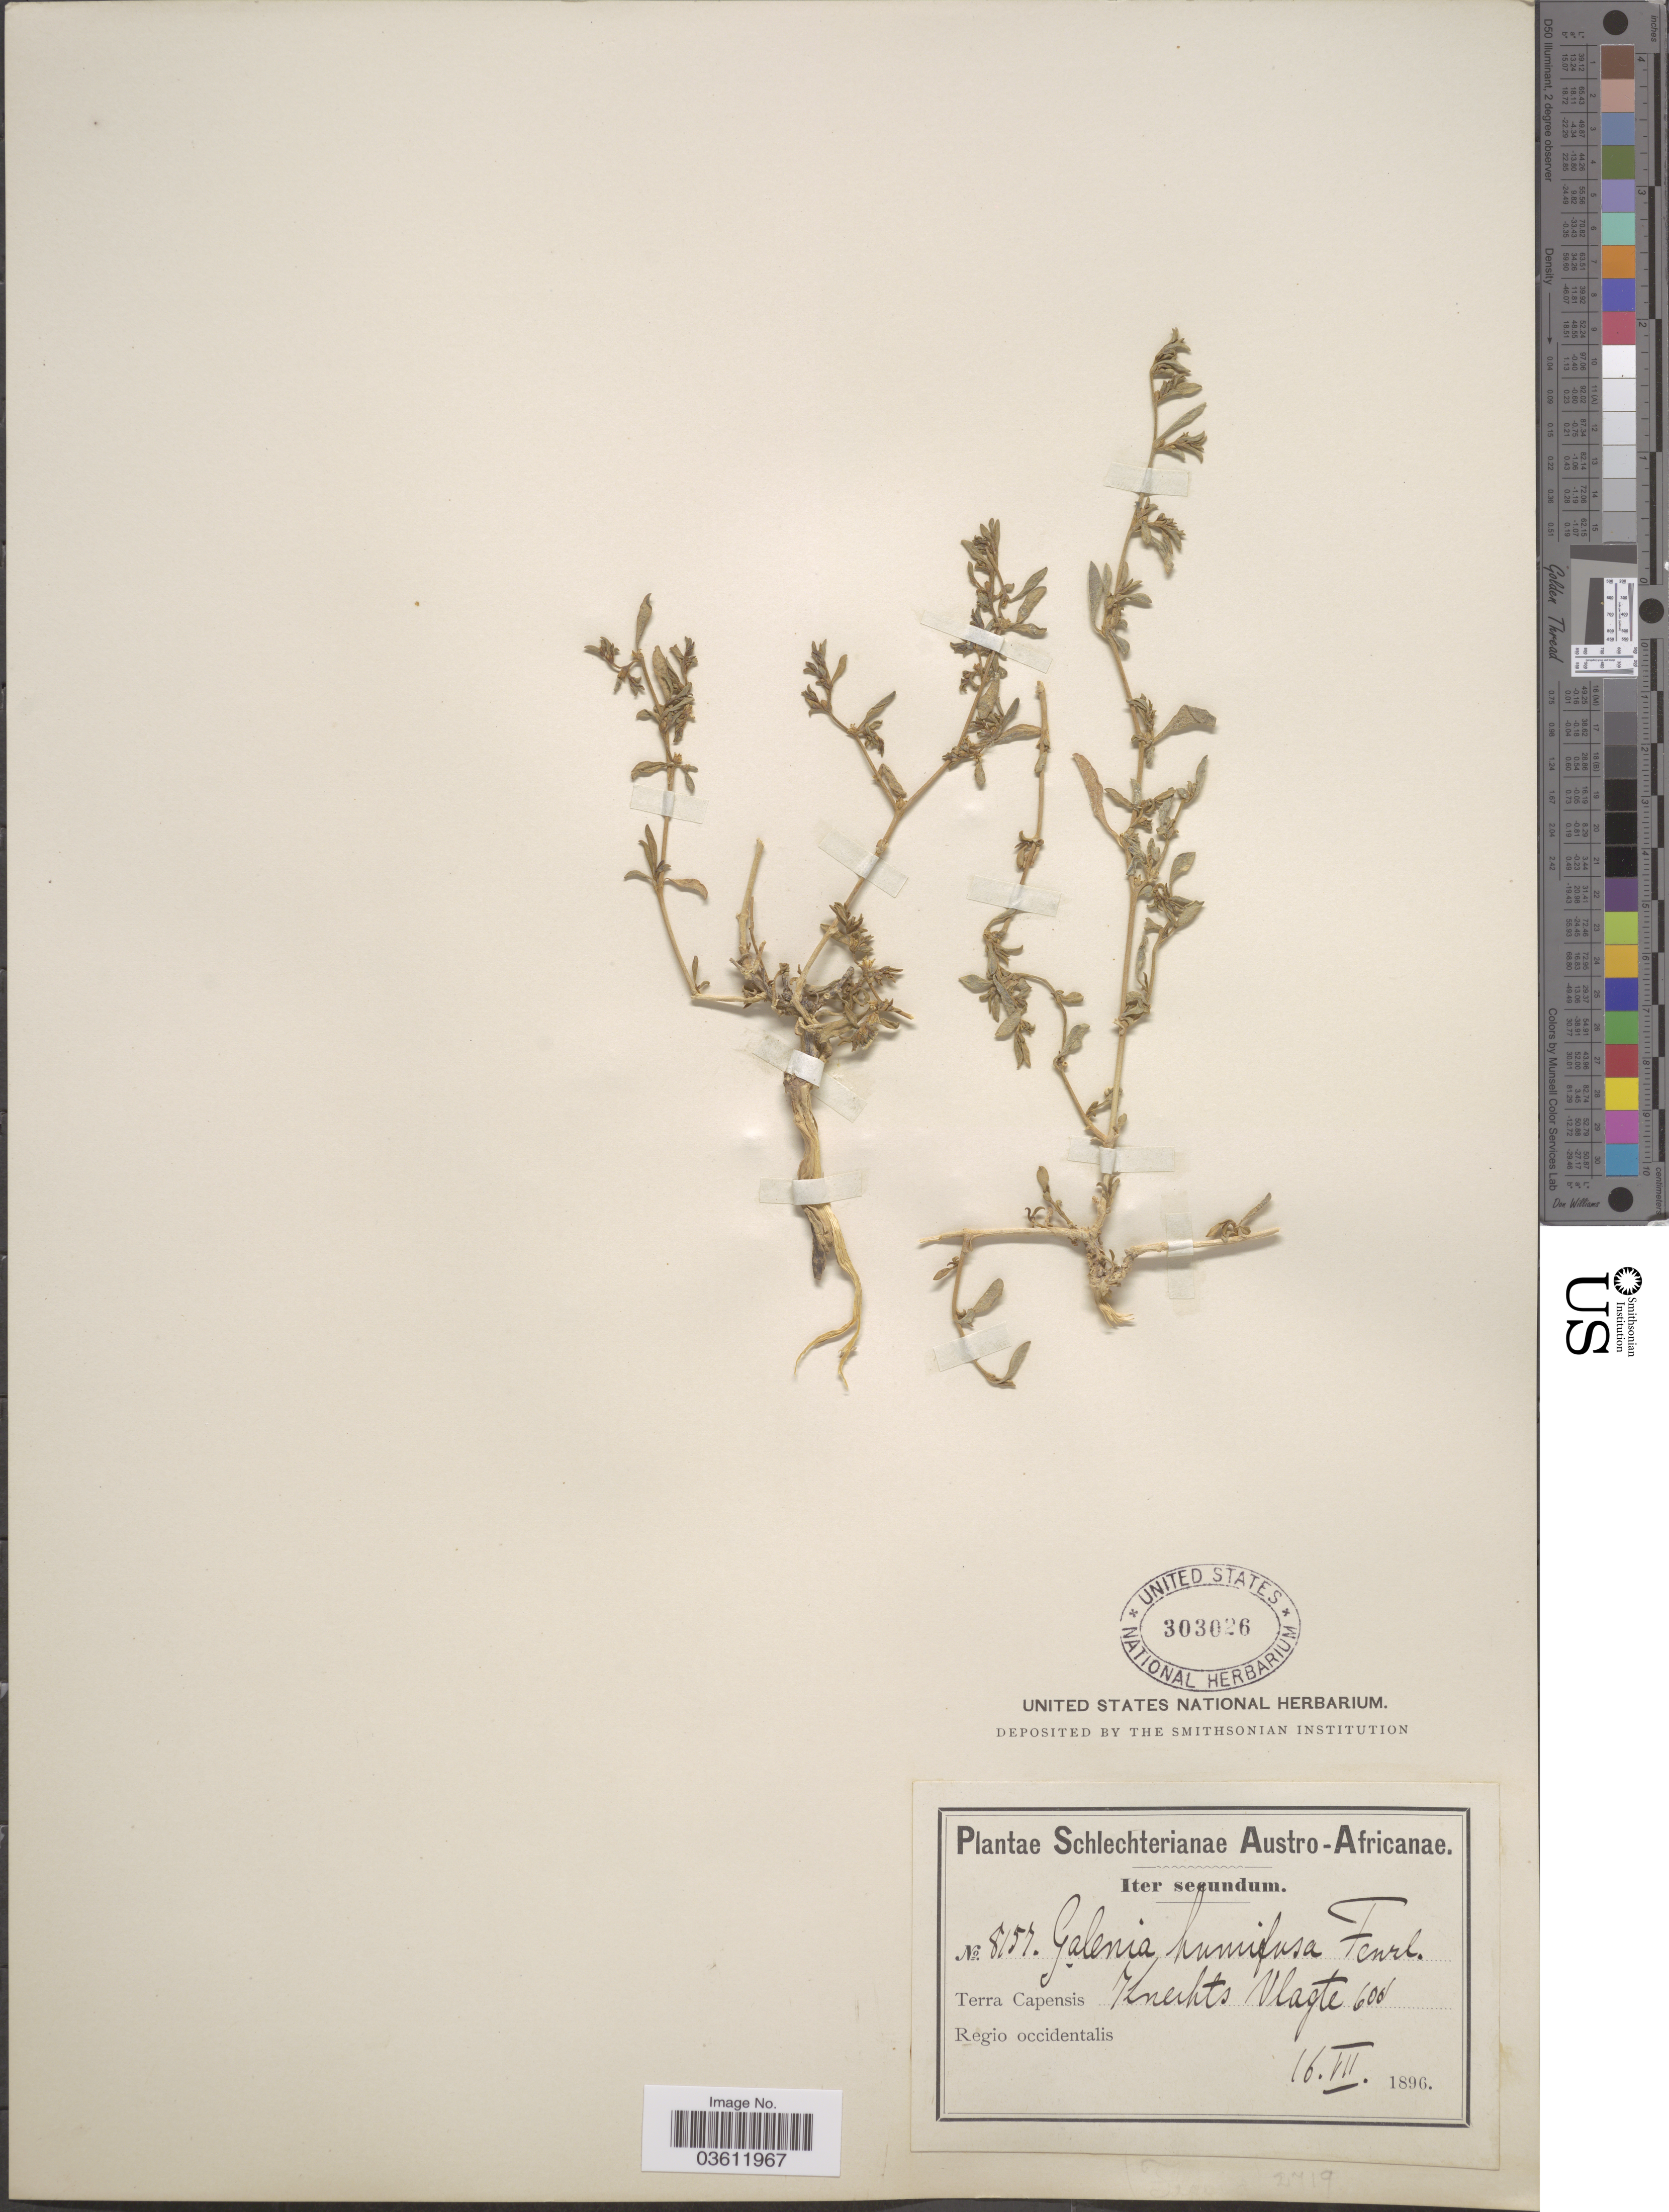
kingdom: Plantae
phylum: Tracheophyta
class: Magnoliopsida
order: Caryophyllales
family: Aizoaceae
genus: Aizoon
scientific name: Aizoon mezianum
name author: (K. Müll.) Klak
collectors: Schlechter, --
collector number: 8157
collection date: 1896-07-16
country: South Africa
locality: Austro-Africanae. Terra Capensis. Knechts Vlagte. Regio occidentalis.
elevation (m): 183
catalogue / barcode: US 303026